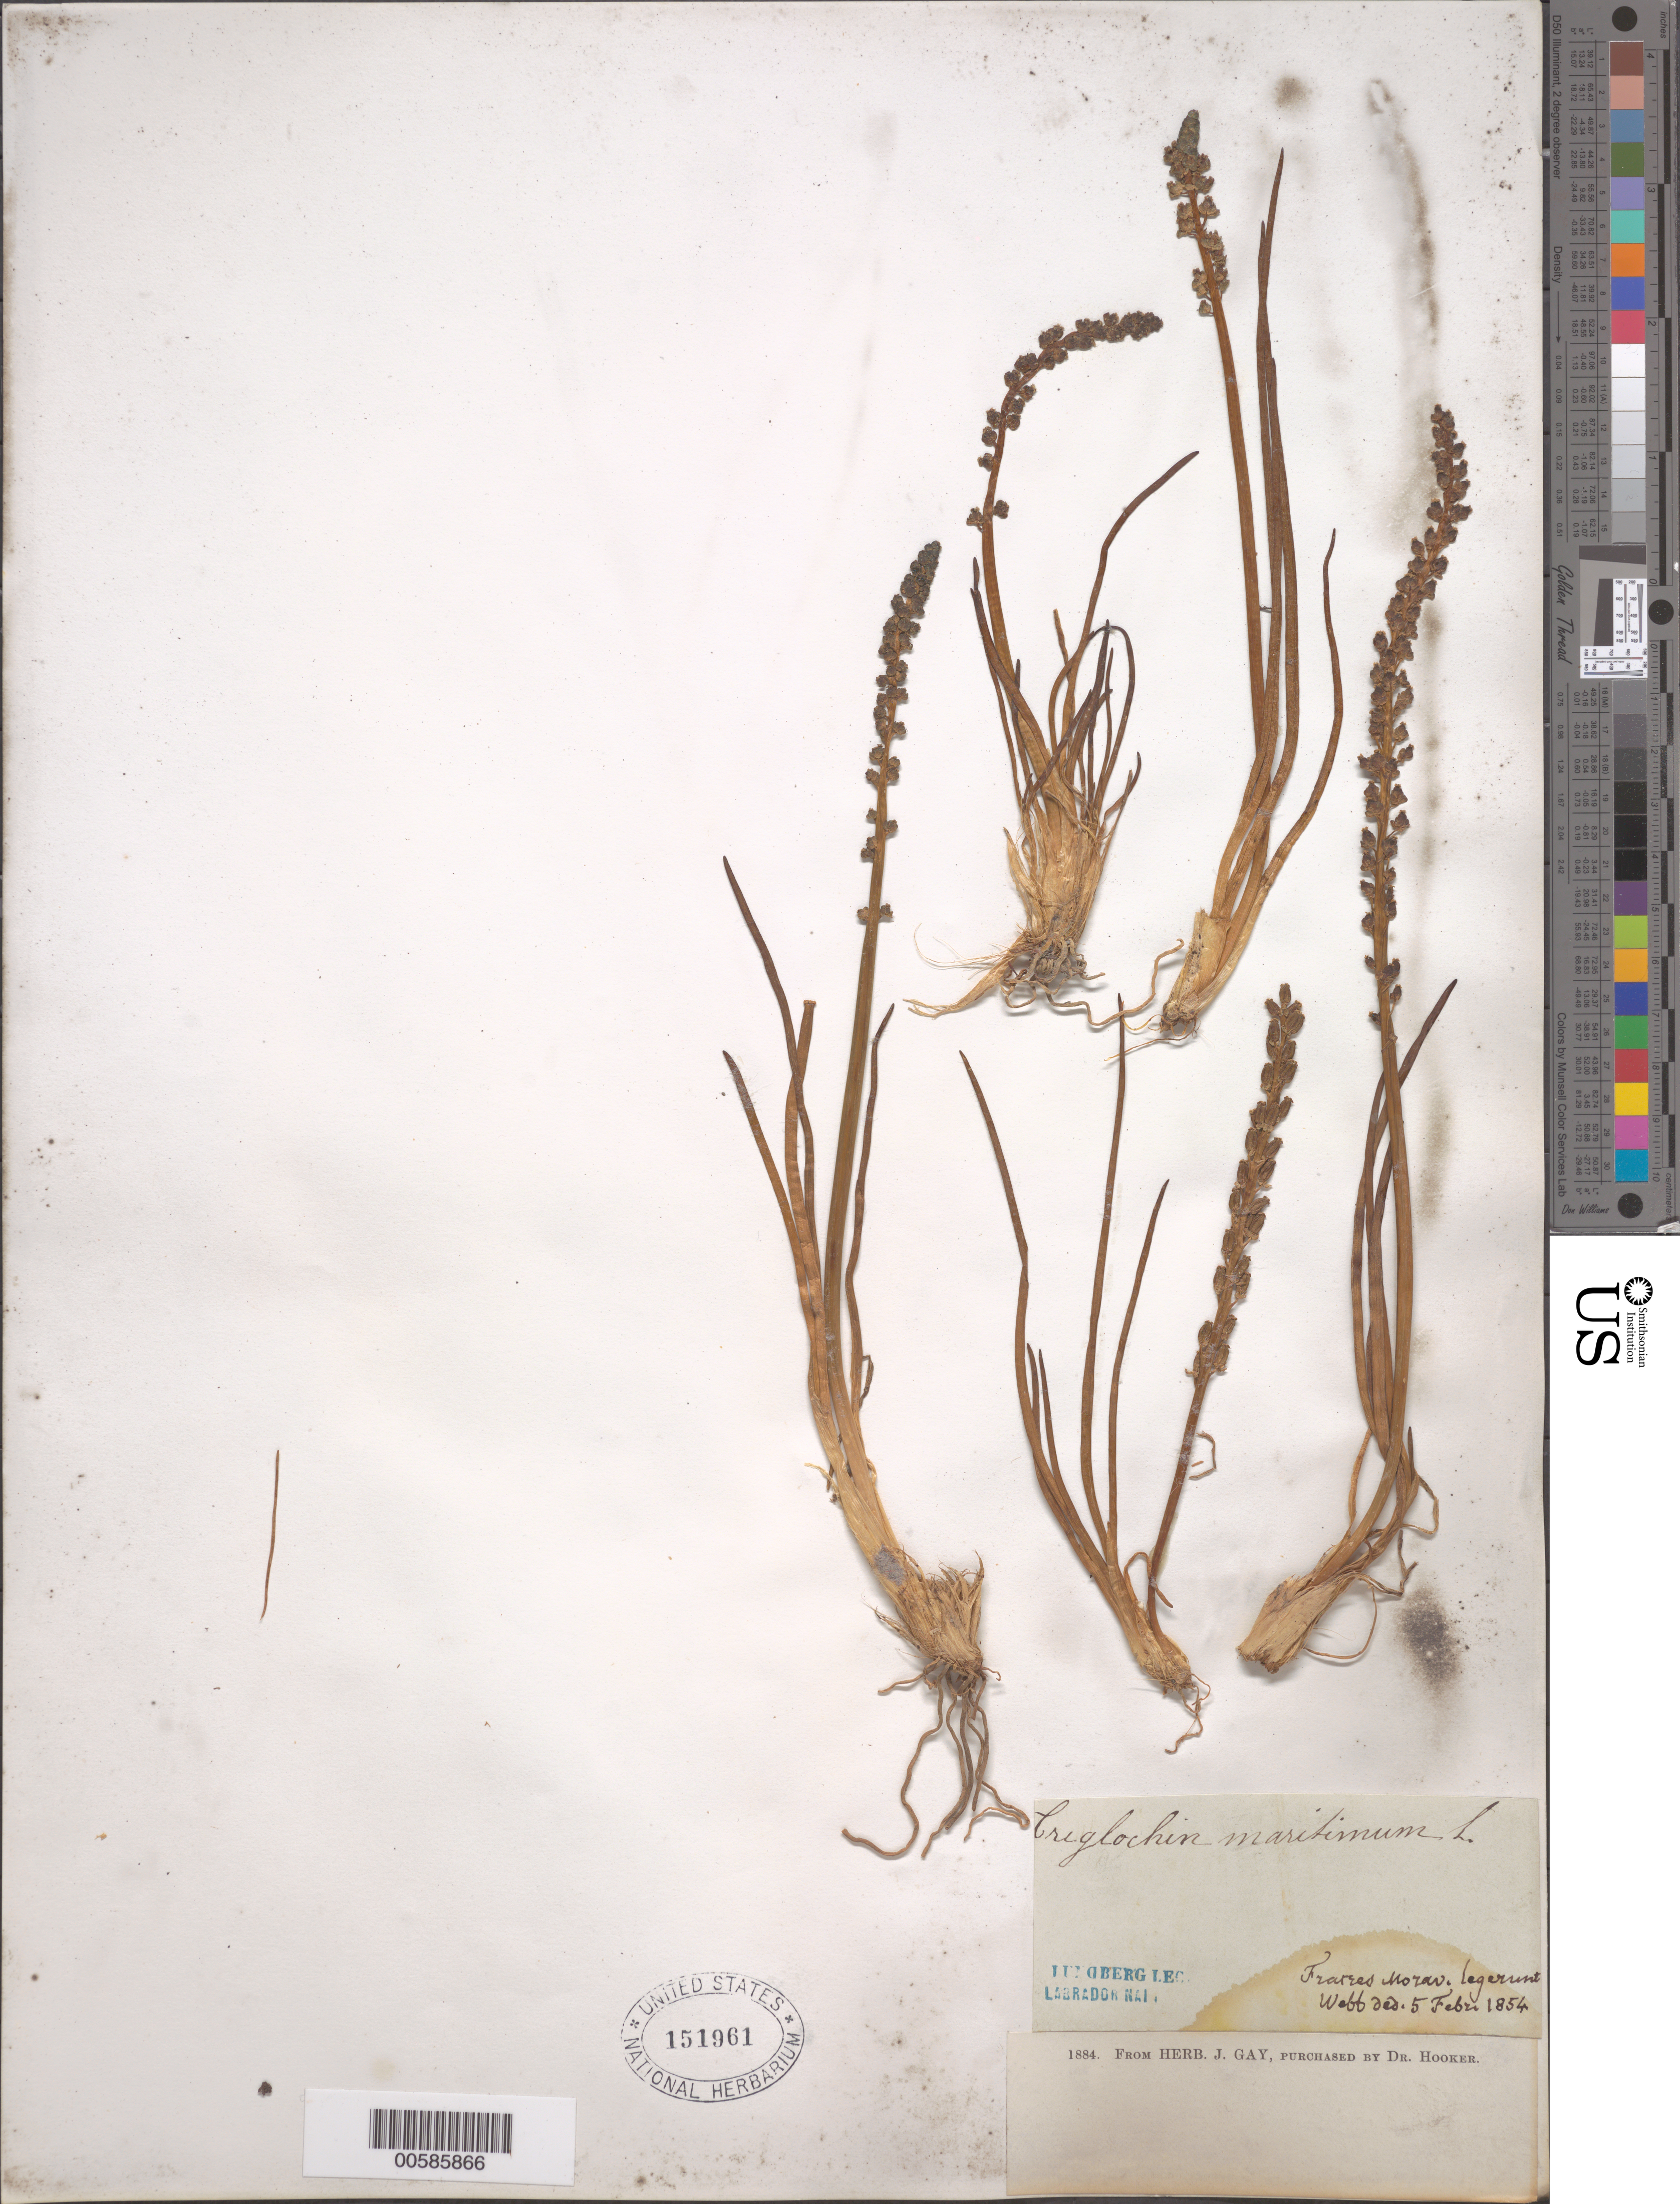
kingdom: Plantae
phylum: Tracheophyta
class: Liliopsida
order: Alismatales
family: Juncaginaceae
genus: Triglochin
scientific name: Triglochin maritima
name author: L.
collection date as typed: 05 Feb 1854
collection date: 1854-02-05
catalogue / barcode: US 151961